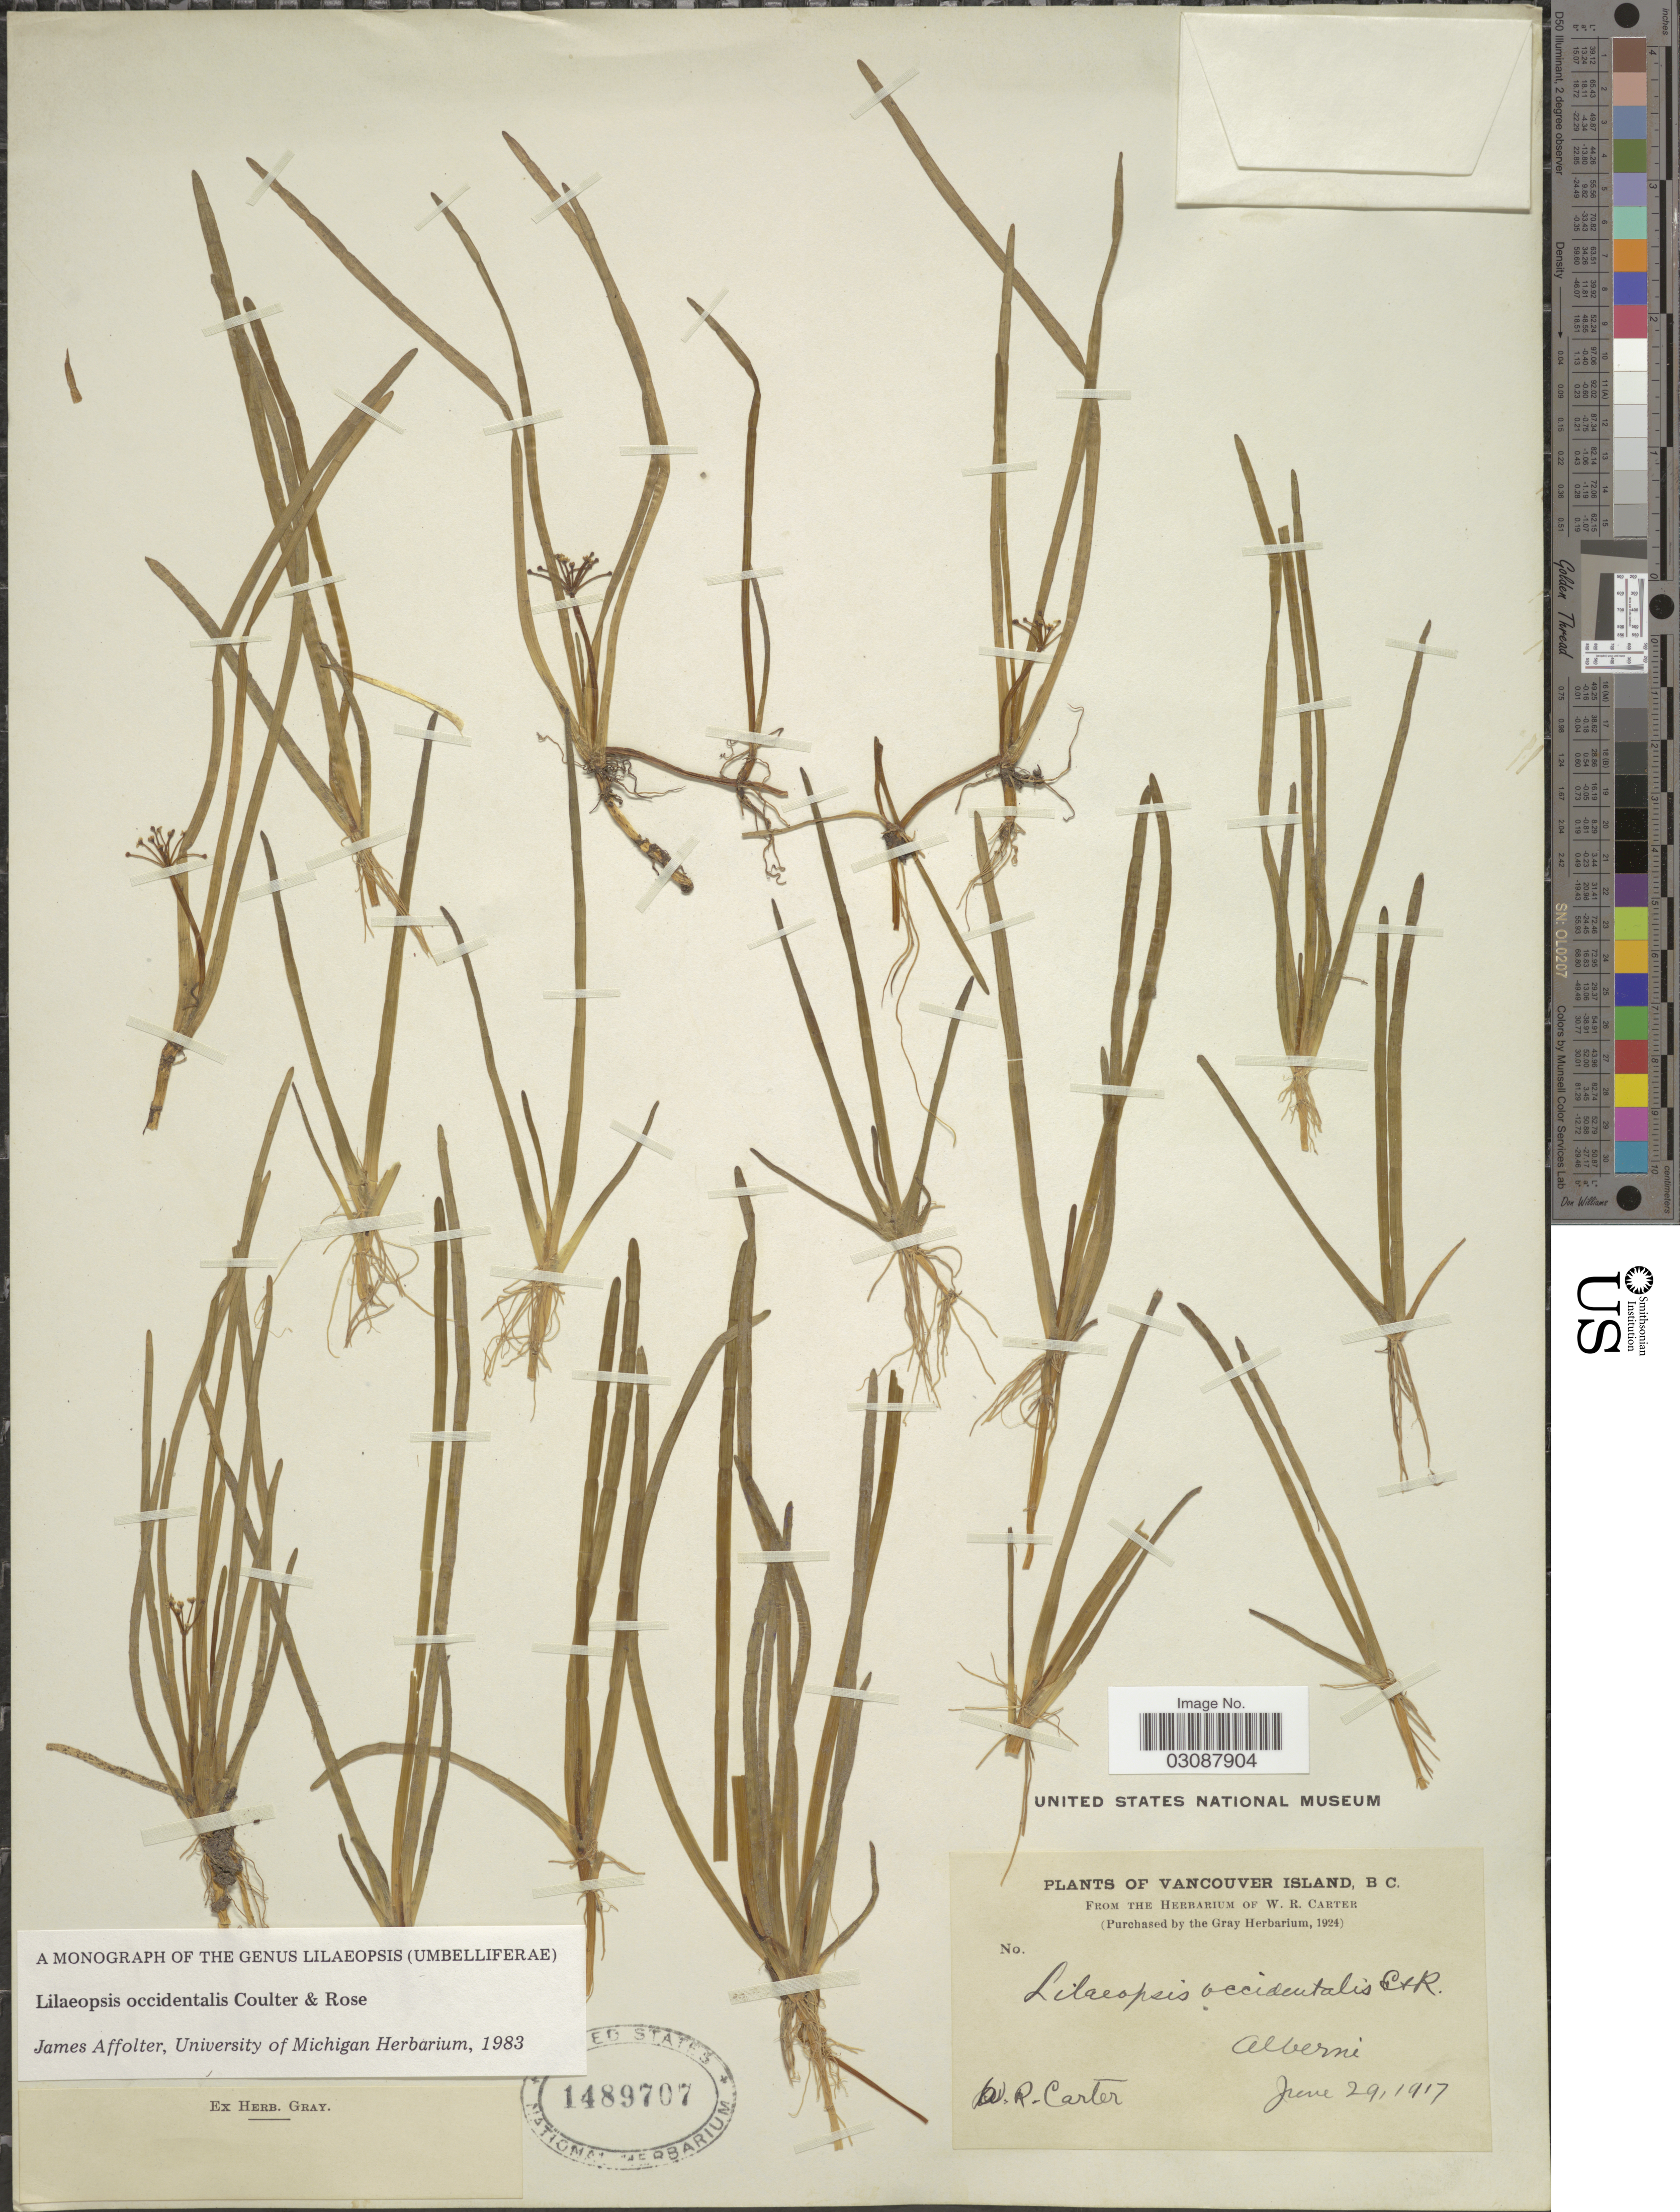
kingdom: Plantae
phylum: Tracheophyta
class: Magnoliopsida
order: Apiales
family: Apiaceae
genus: Lilaeopsis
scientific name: Lilaeopsis occidentalis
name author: J.M. Coult. & Rose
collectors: W. R. Carter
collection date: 1917-06-29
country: Canada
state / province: British Columbia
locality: Vancouver Island, B C. Alberni.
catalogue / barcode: US 1489707